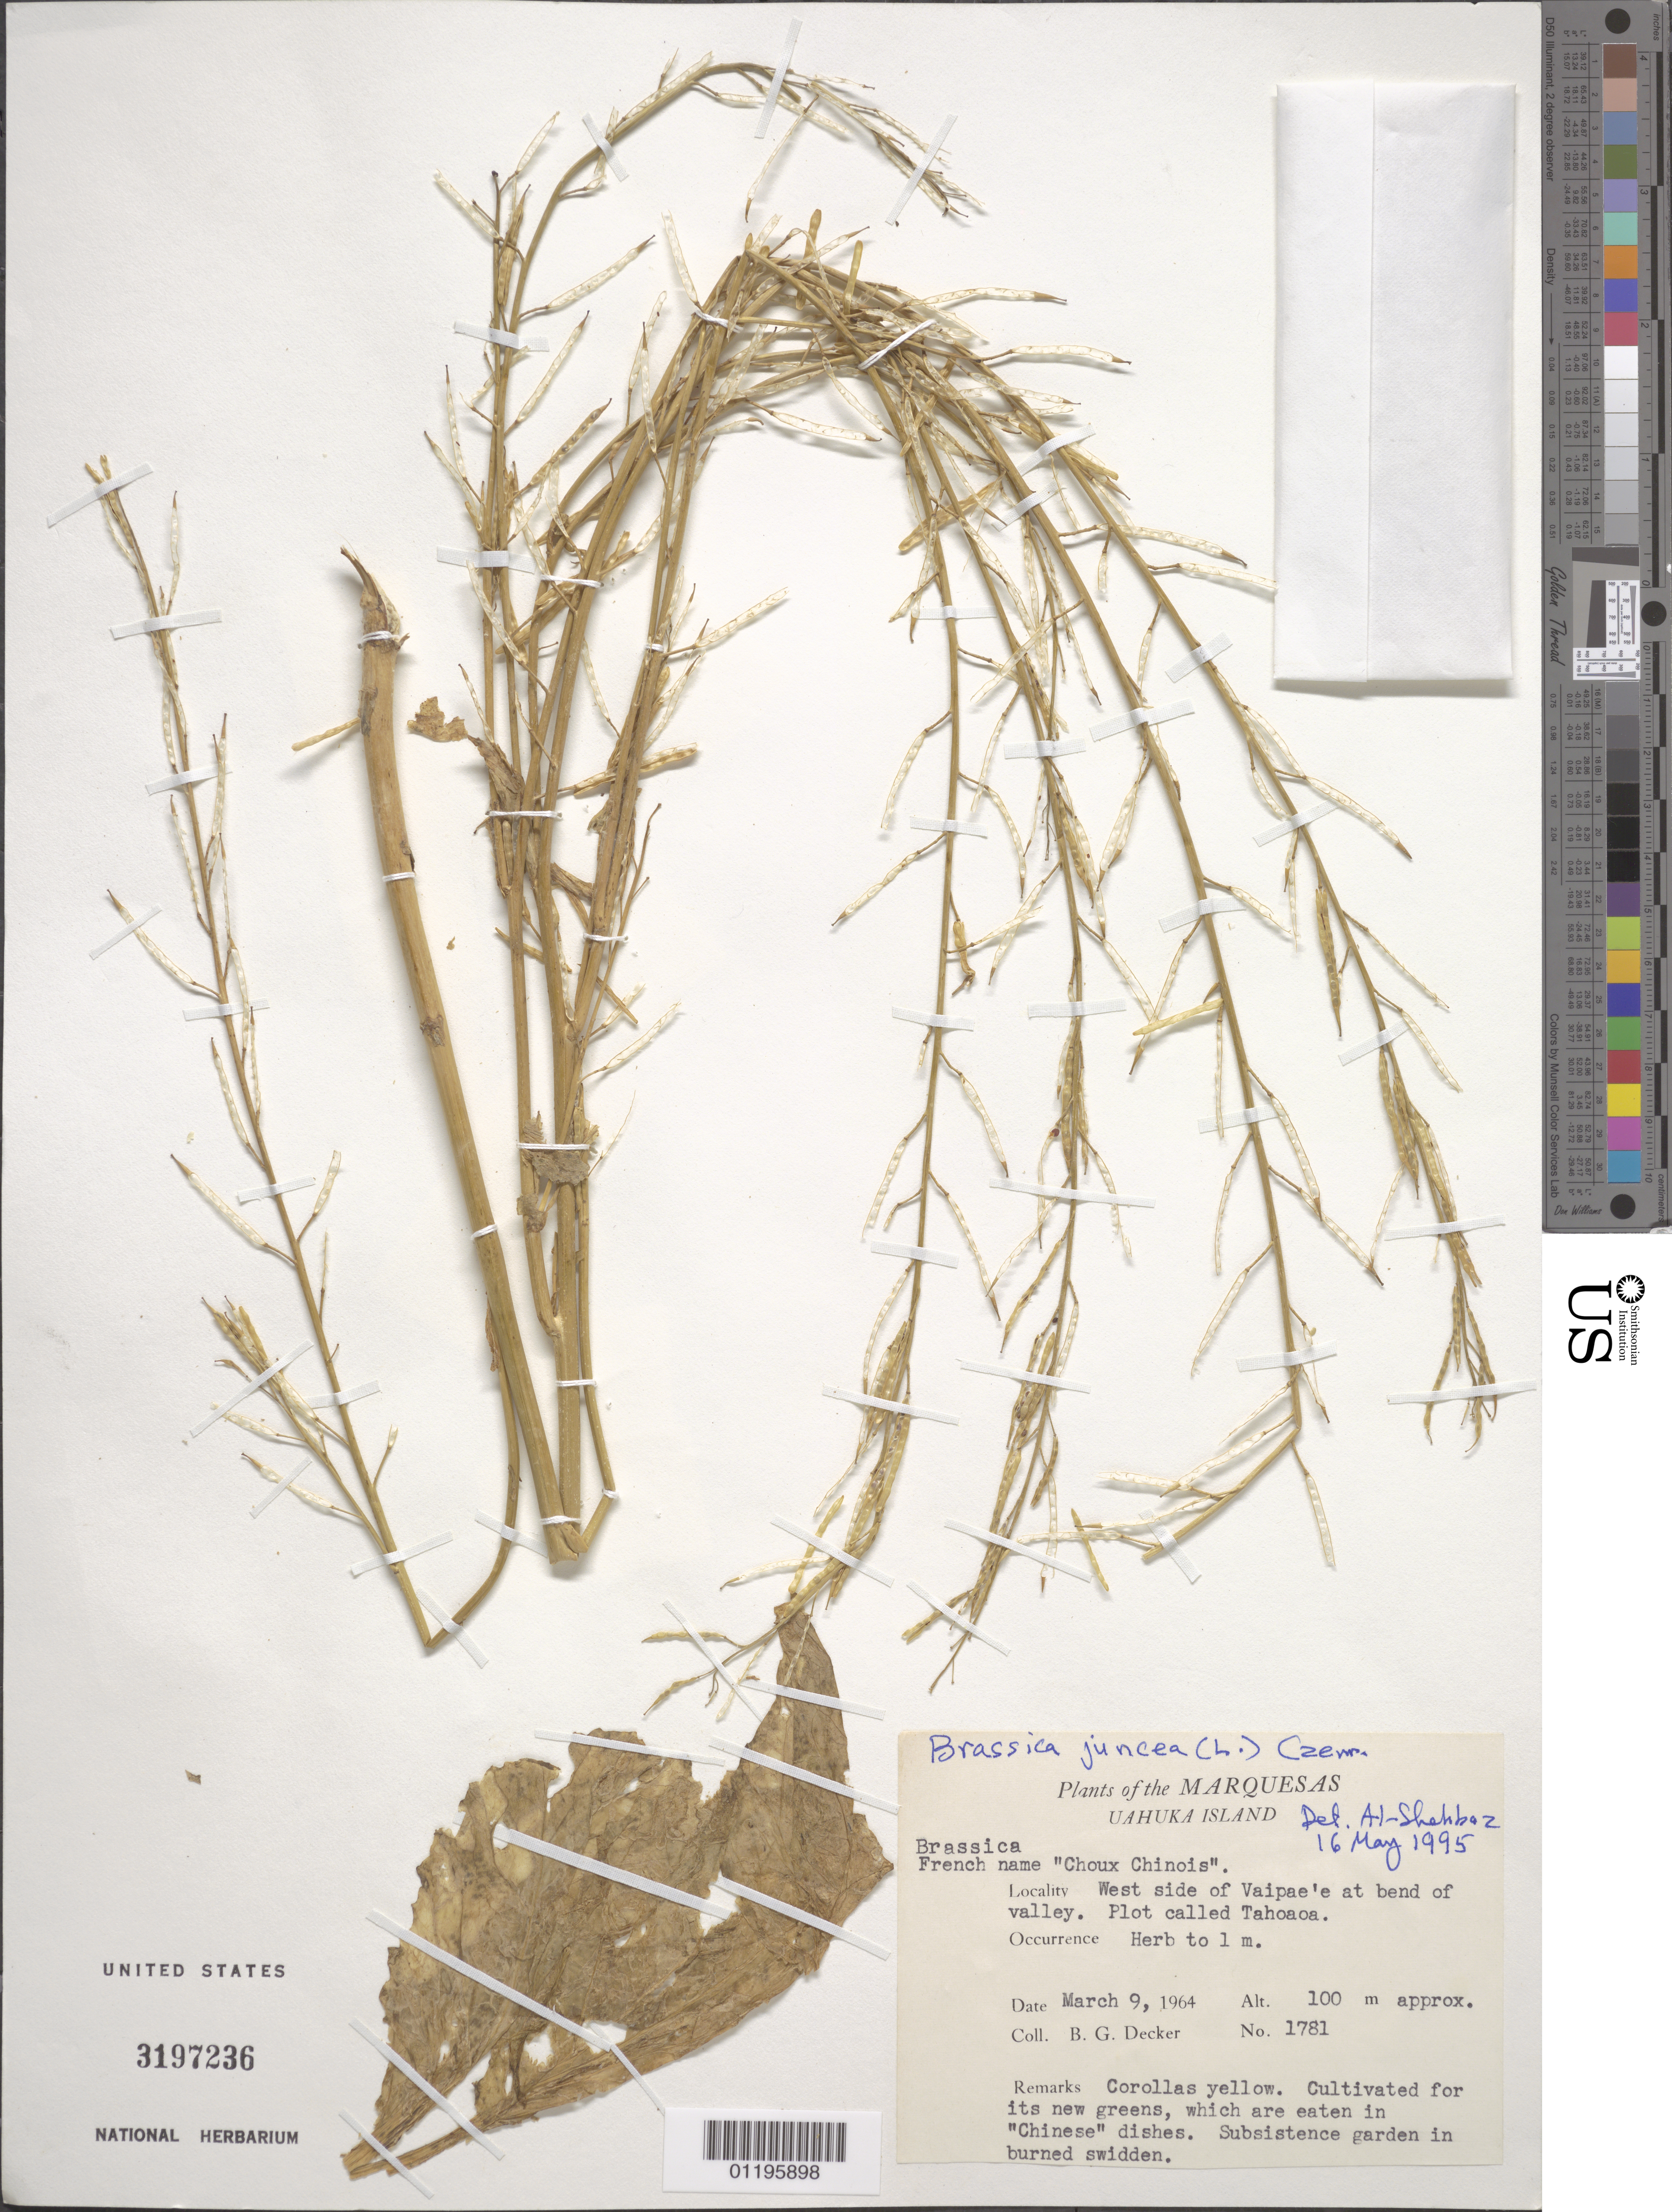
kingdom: Plantae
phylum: Tracheophyta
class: Magnoliopsida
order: Brassicales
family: Brassicaceae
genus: Brassica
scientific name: Brassica juncea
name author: (L.) Czern.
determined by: Al-Shehbaz, I. A., (MO), Missouri Botanical Garden (UNITED STATES)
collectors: B. G. Decker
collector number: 1781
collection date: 1964-03-09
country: French Polynesia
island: Ua Huka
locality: W side of Vaipae'e at bend of valley, plot called Tahoaoa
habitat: Subsistence garden in burned swidden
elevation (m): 100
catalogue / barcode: US 3197236